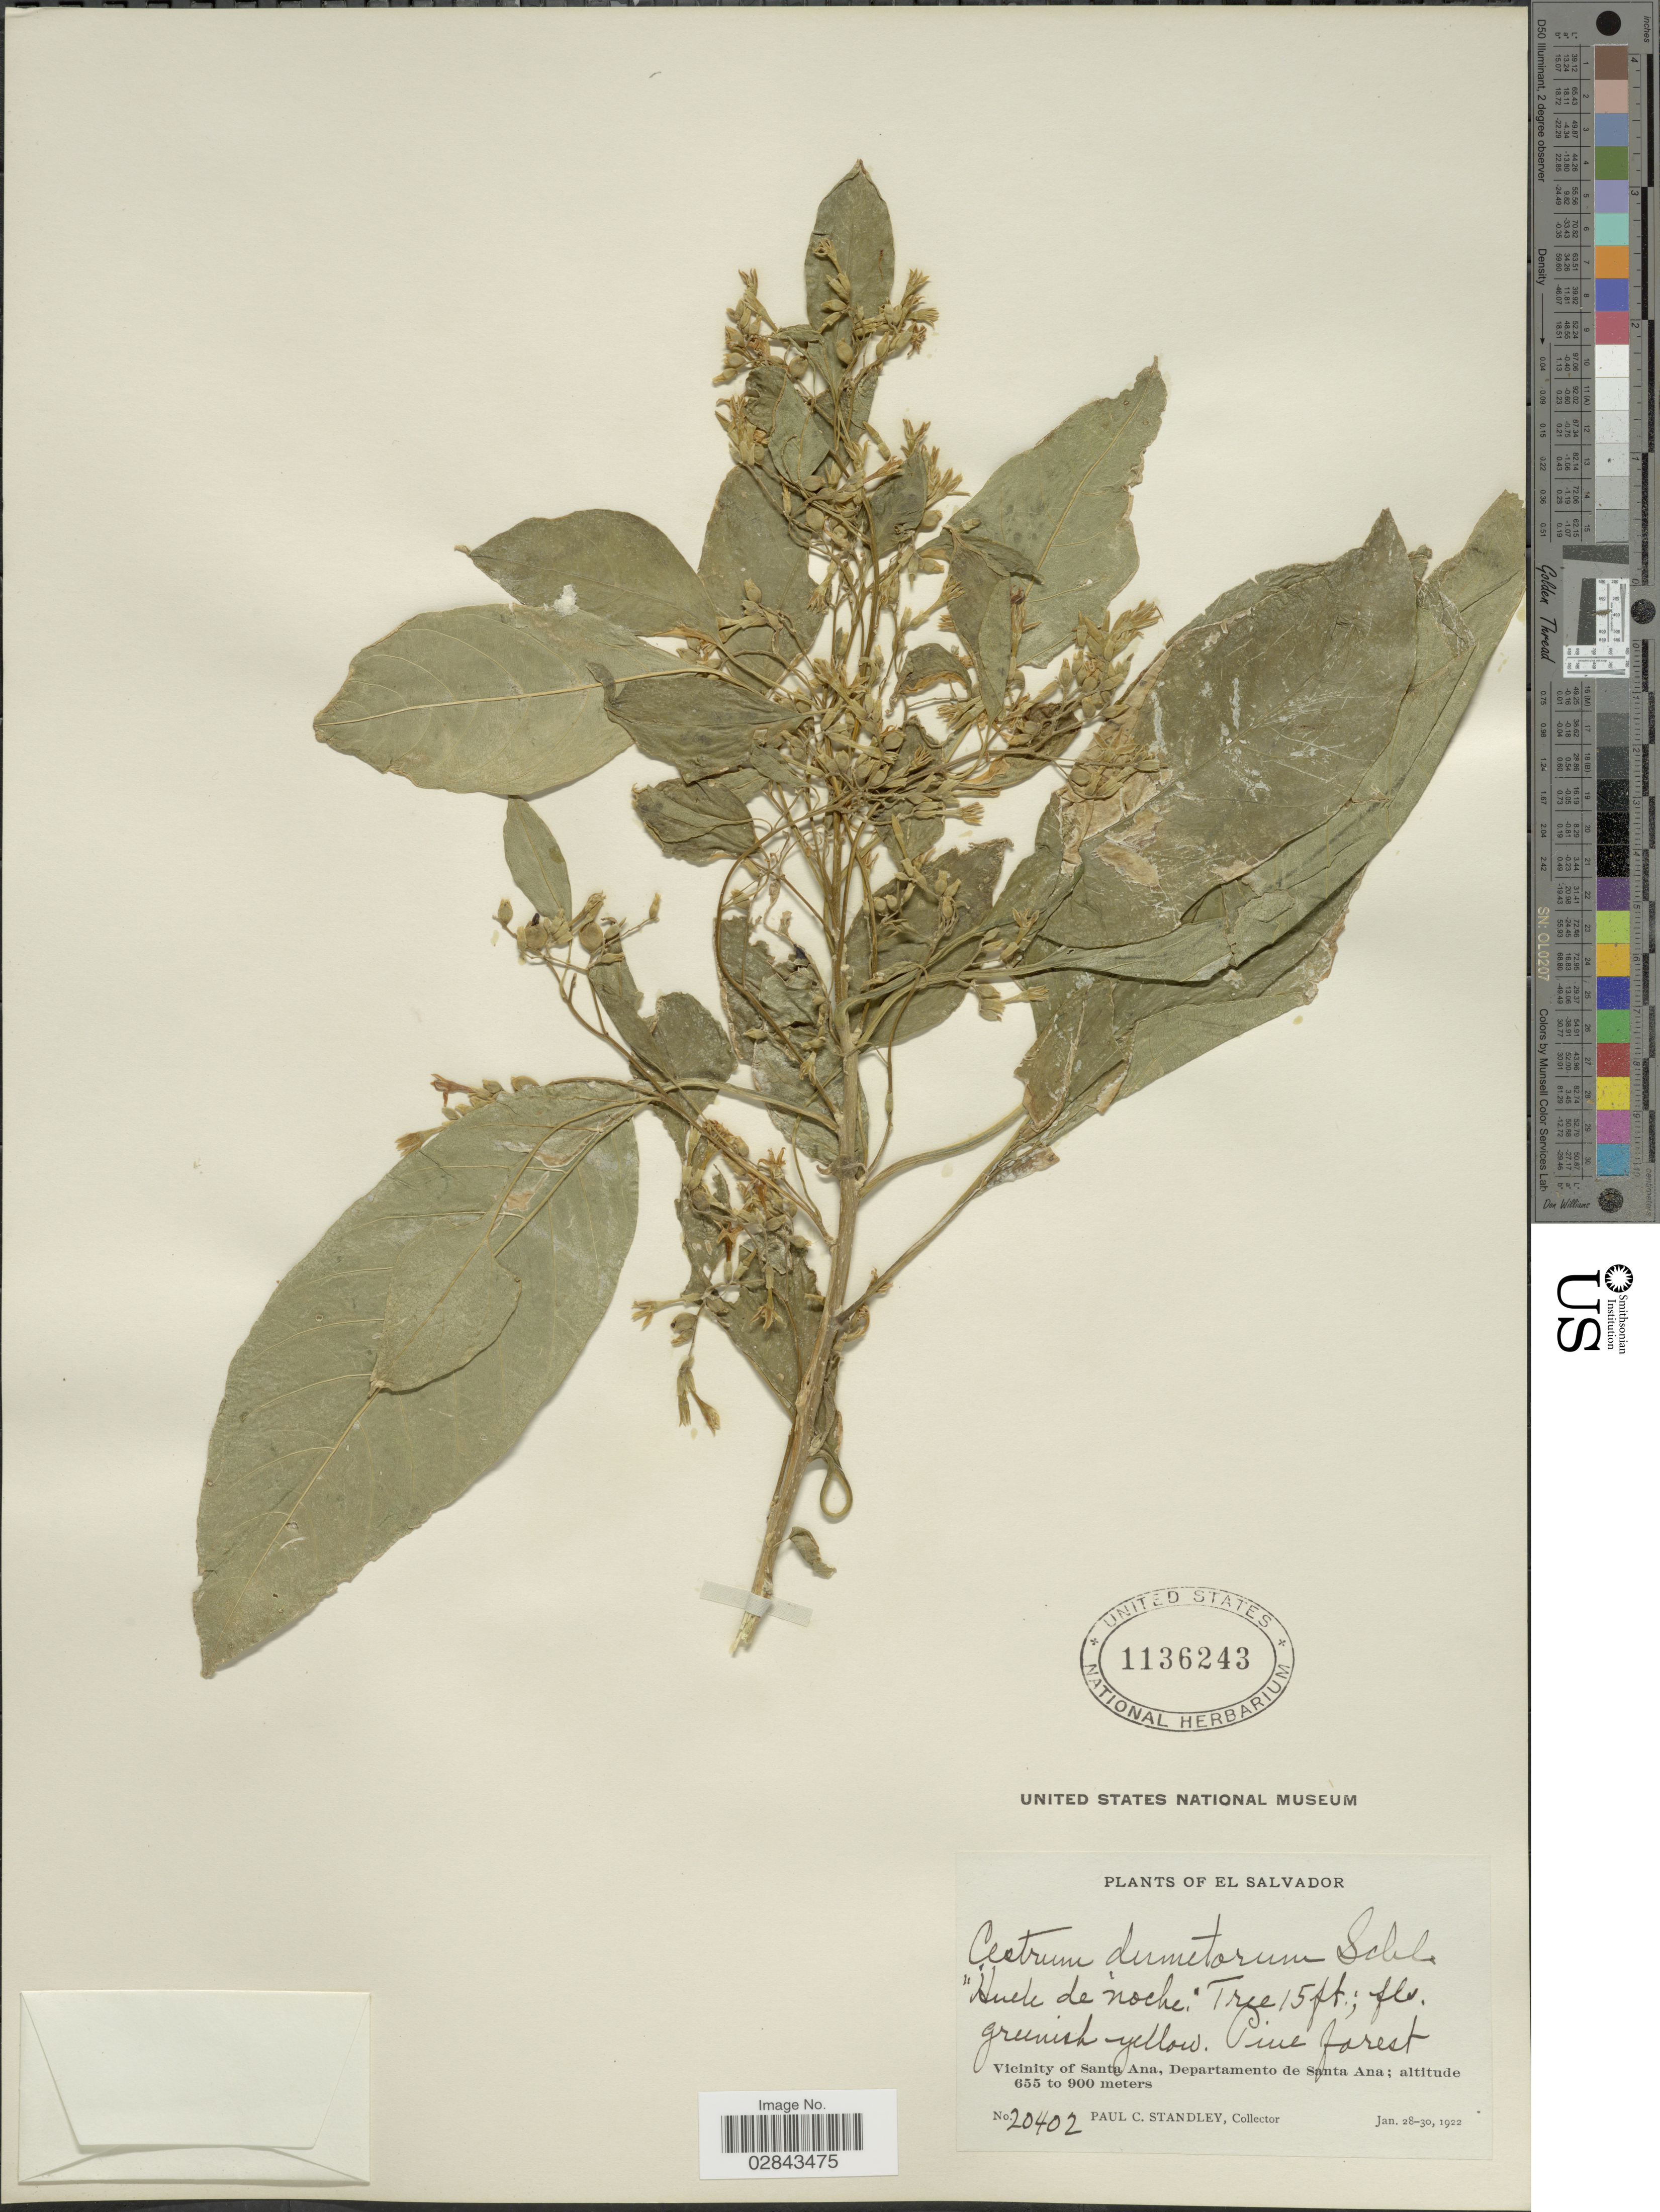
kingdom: Plantae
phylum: Tracheophyta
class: Magnoliopsida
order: Solanales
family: Solanaceae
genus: Cestrum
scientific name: Cestrum dumetorum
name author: Schltdl.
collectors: P. C. Standley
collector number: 20402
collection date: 1922-01-28/1922-01-30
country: El Salvador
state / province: Santa Ana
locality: Vicinity of Santa Ana, Departamento De Santa Ana.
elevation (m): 655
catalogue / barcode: US 1136243